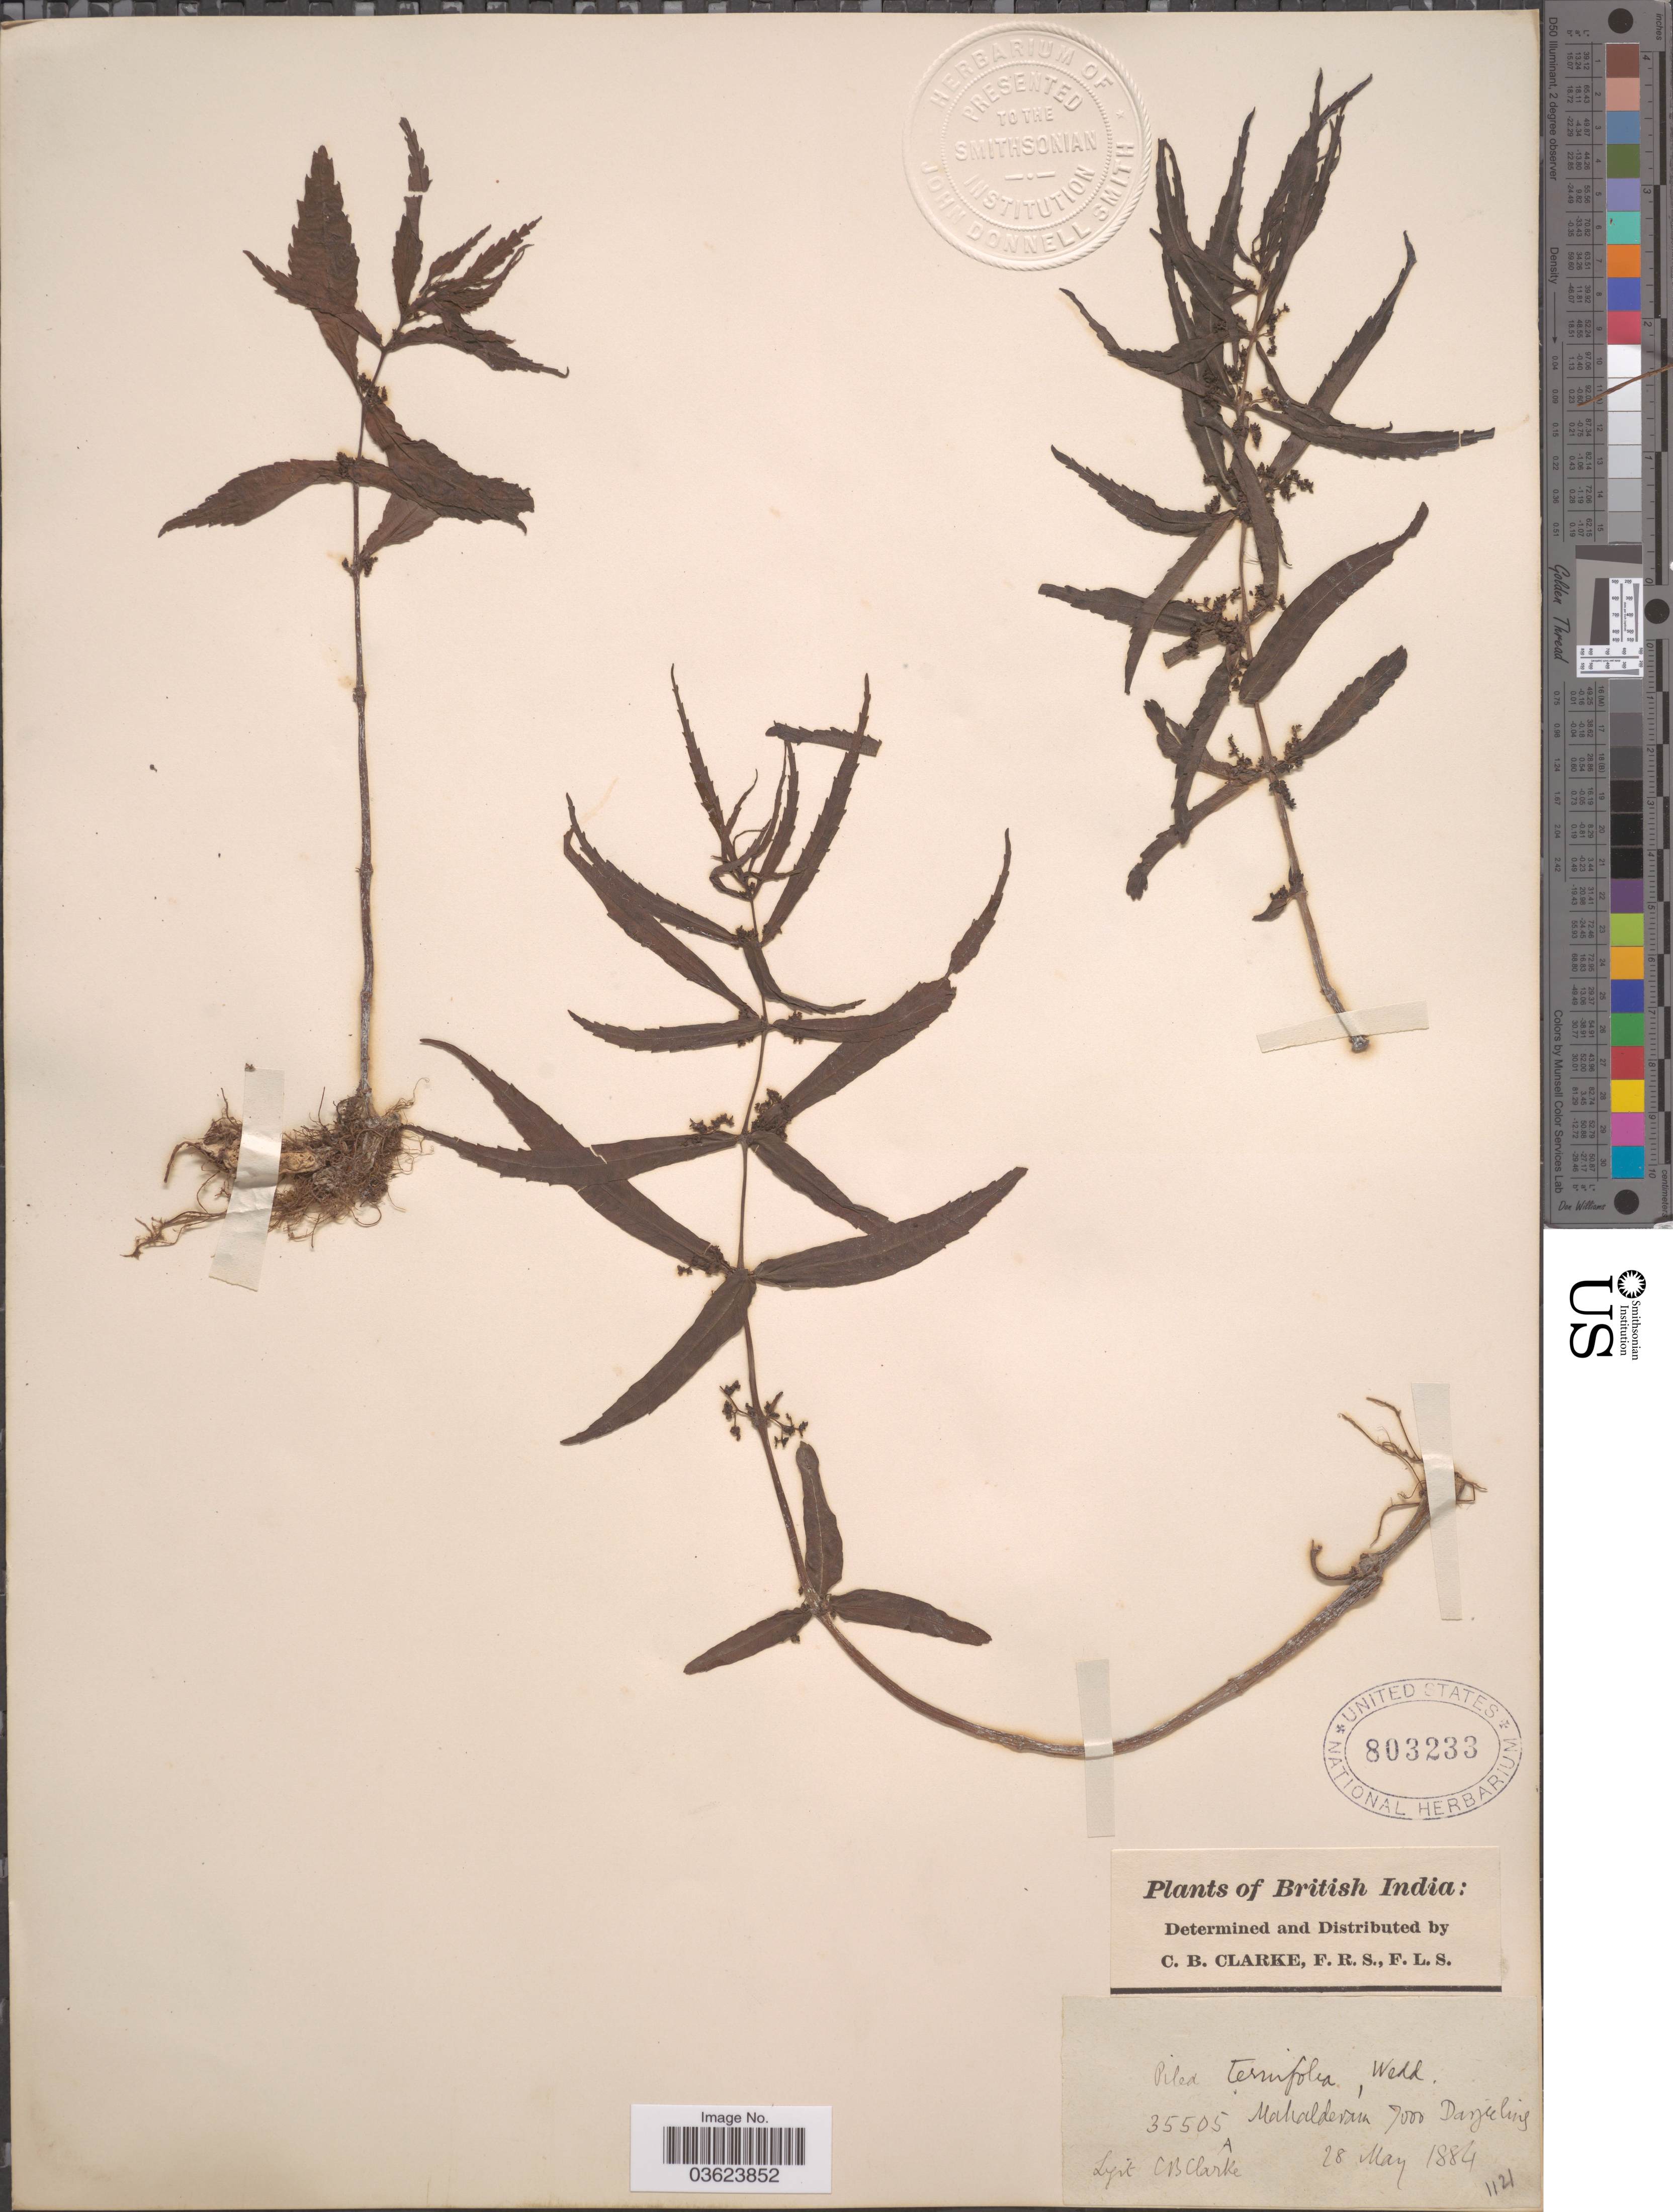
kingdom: Plantae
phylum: Tracheophyta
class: Magnoliopsida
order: Rosales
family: Urticaceae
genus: Pilea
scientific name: Pilea ternifolia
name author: Wedd.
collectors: C. B. Clarke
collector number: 35505A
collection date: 1884-05-28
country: India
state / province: West Bengal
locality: British India. Mahalderam. Darjeeling.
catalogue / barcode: US 803233